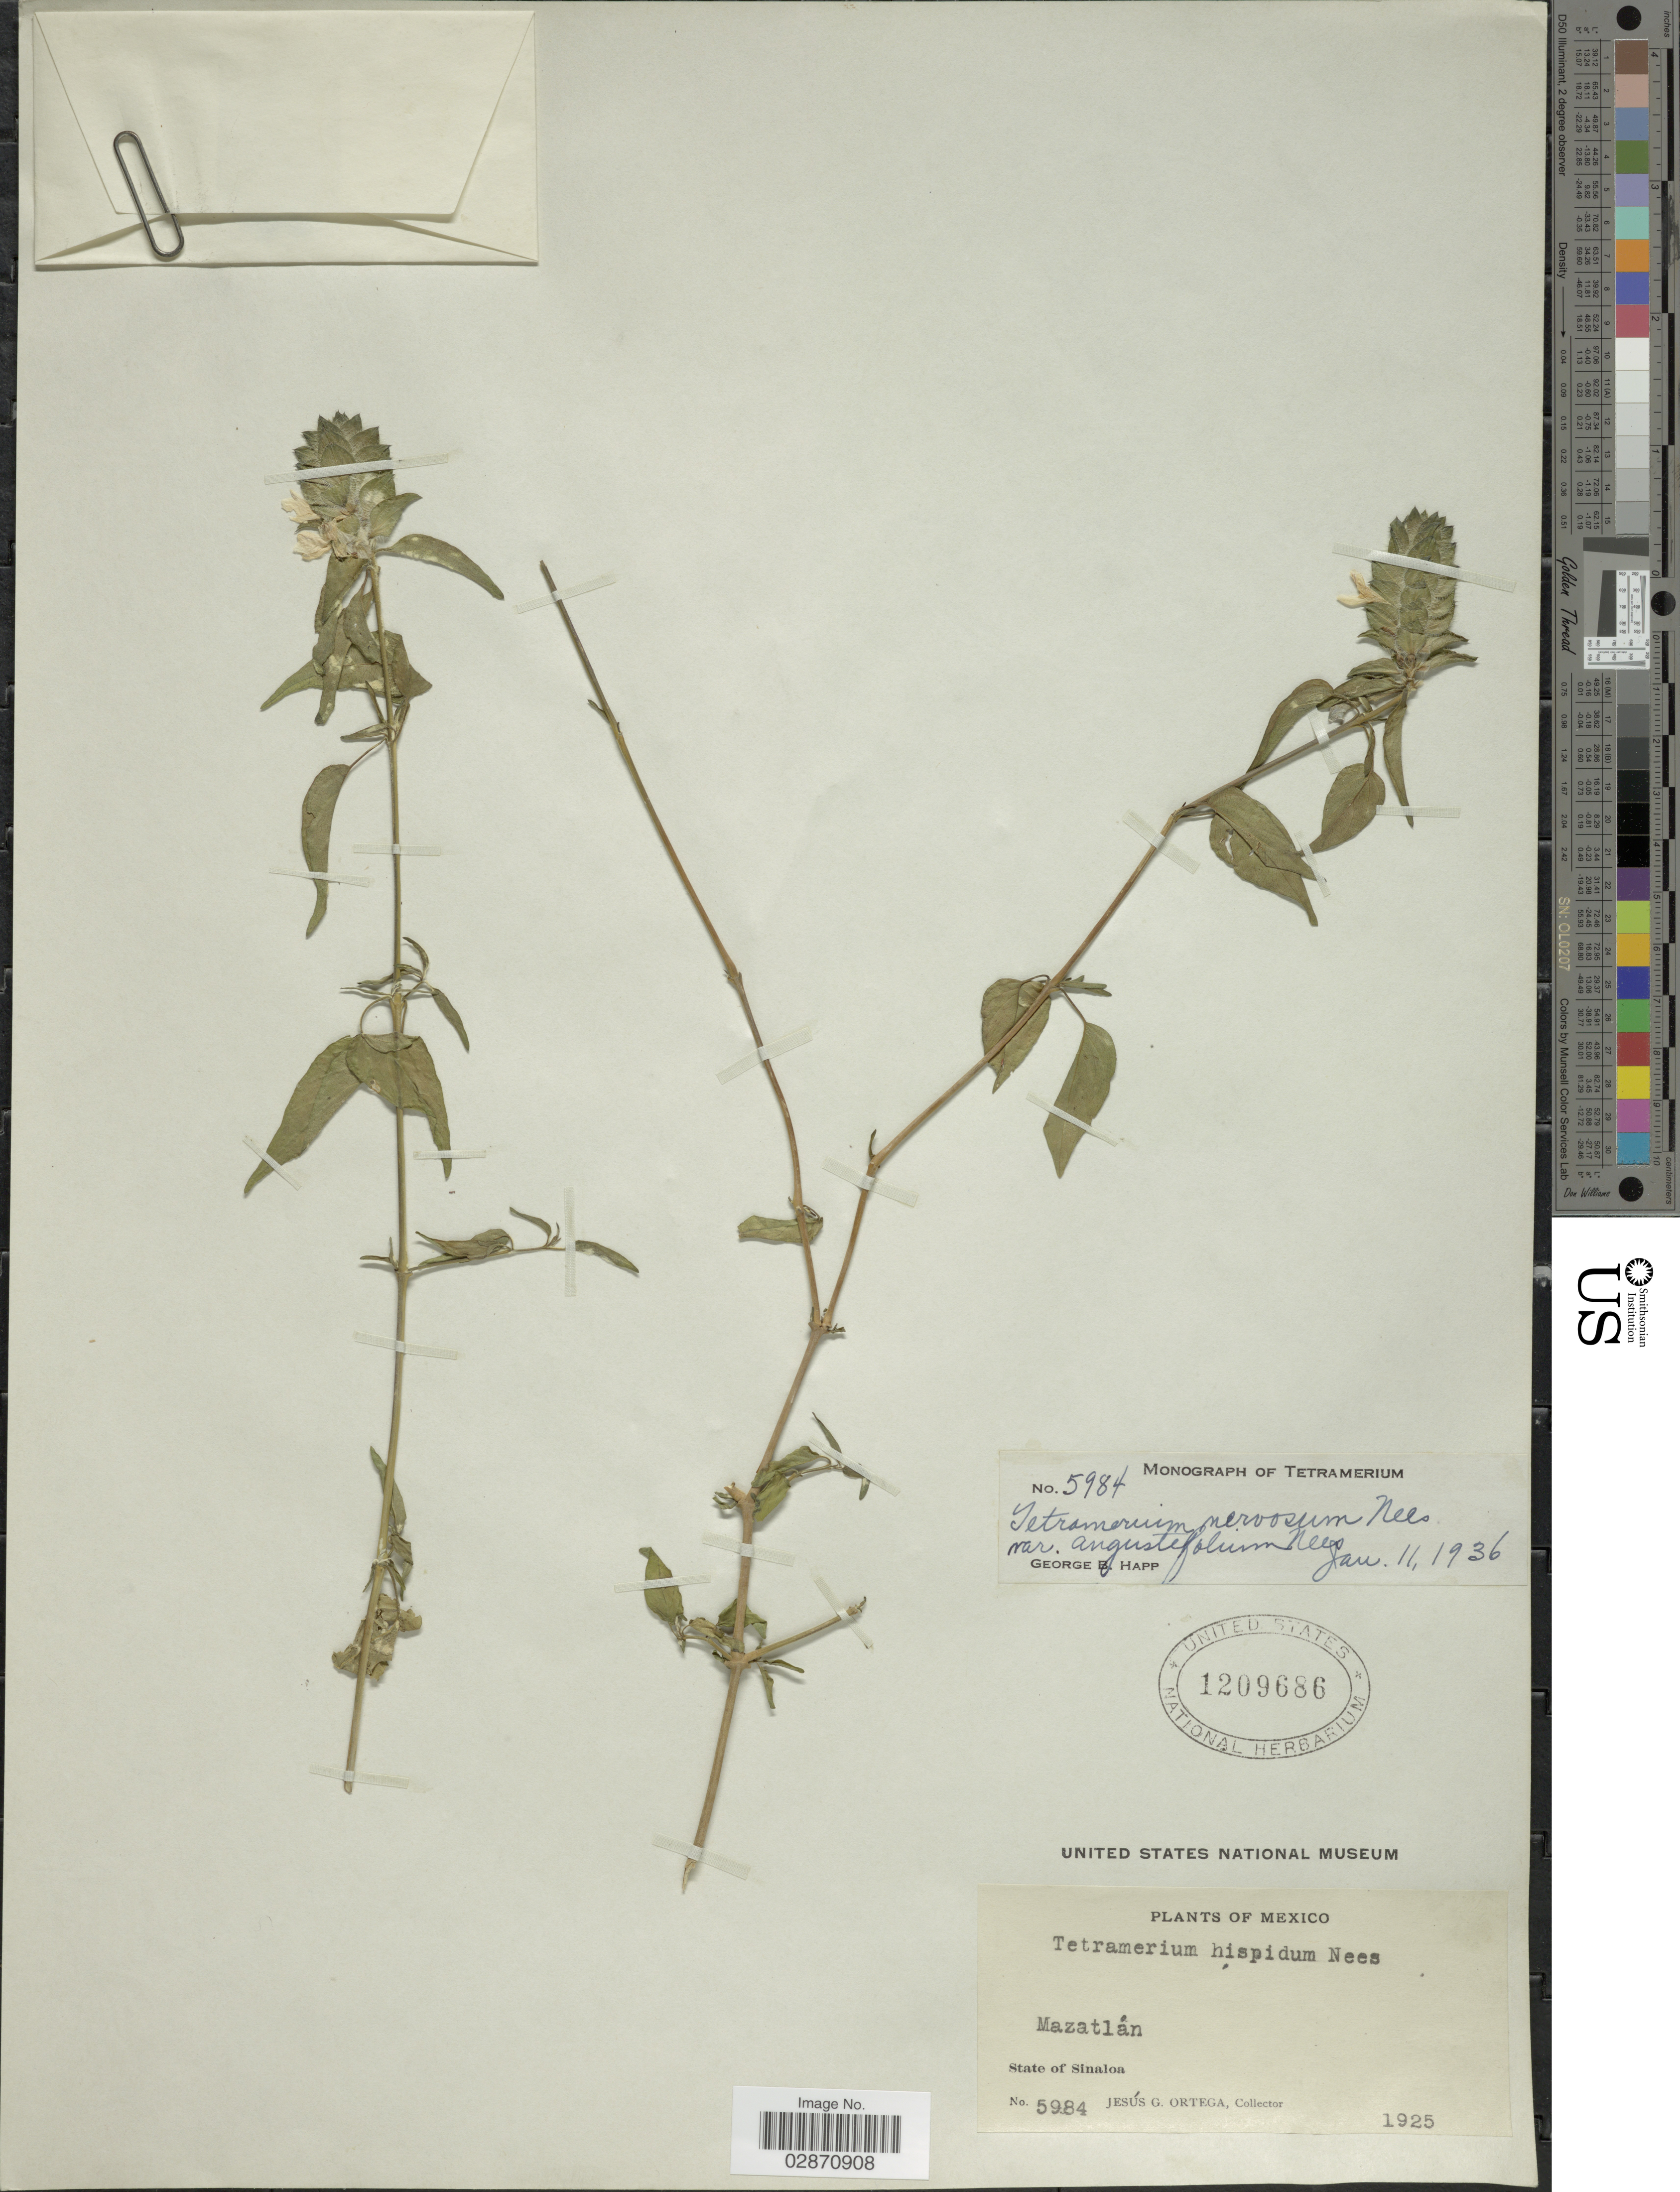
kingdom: Plantae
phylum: Tracheophyta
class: Magnoliopsida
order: Lamiales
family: Acanthaceae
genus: Tetramerium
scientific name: Tetramerium nervosum var. angustifolium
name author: Nees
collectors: J. Ortega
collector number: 5984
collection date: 1925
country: Mexico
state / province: Sinaloa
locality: Mazatlán.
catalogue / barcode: US 1209686